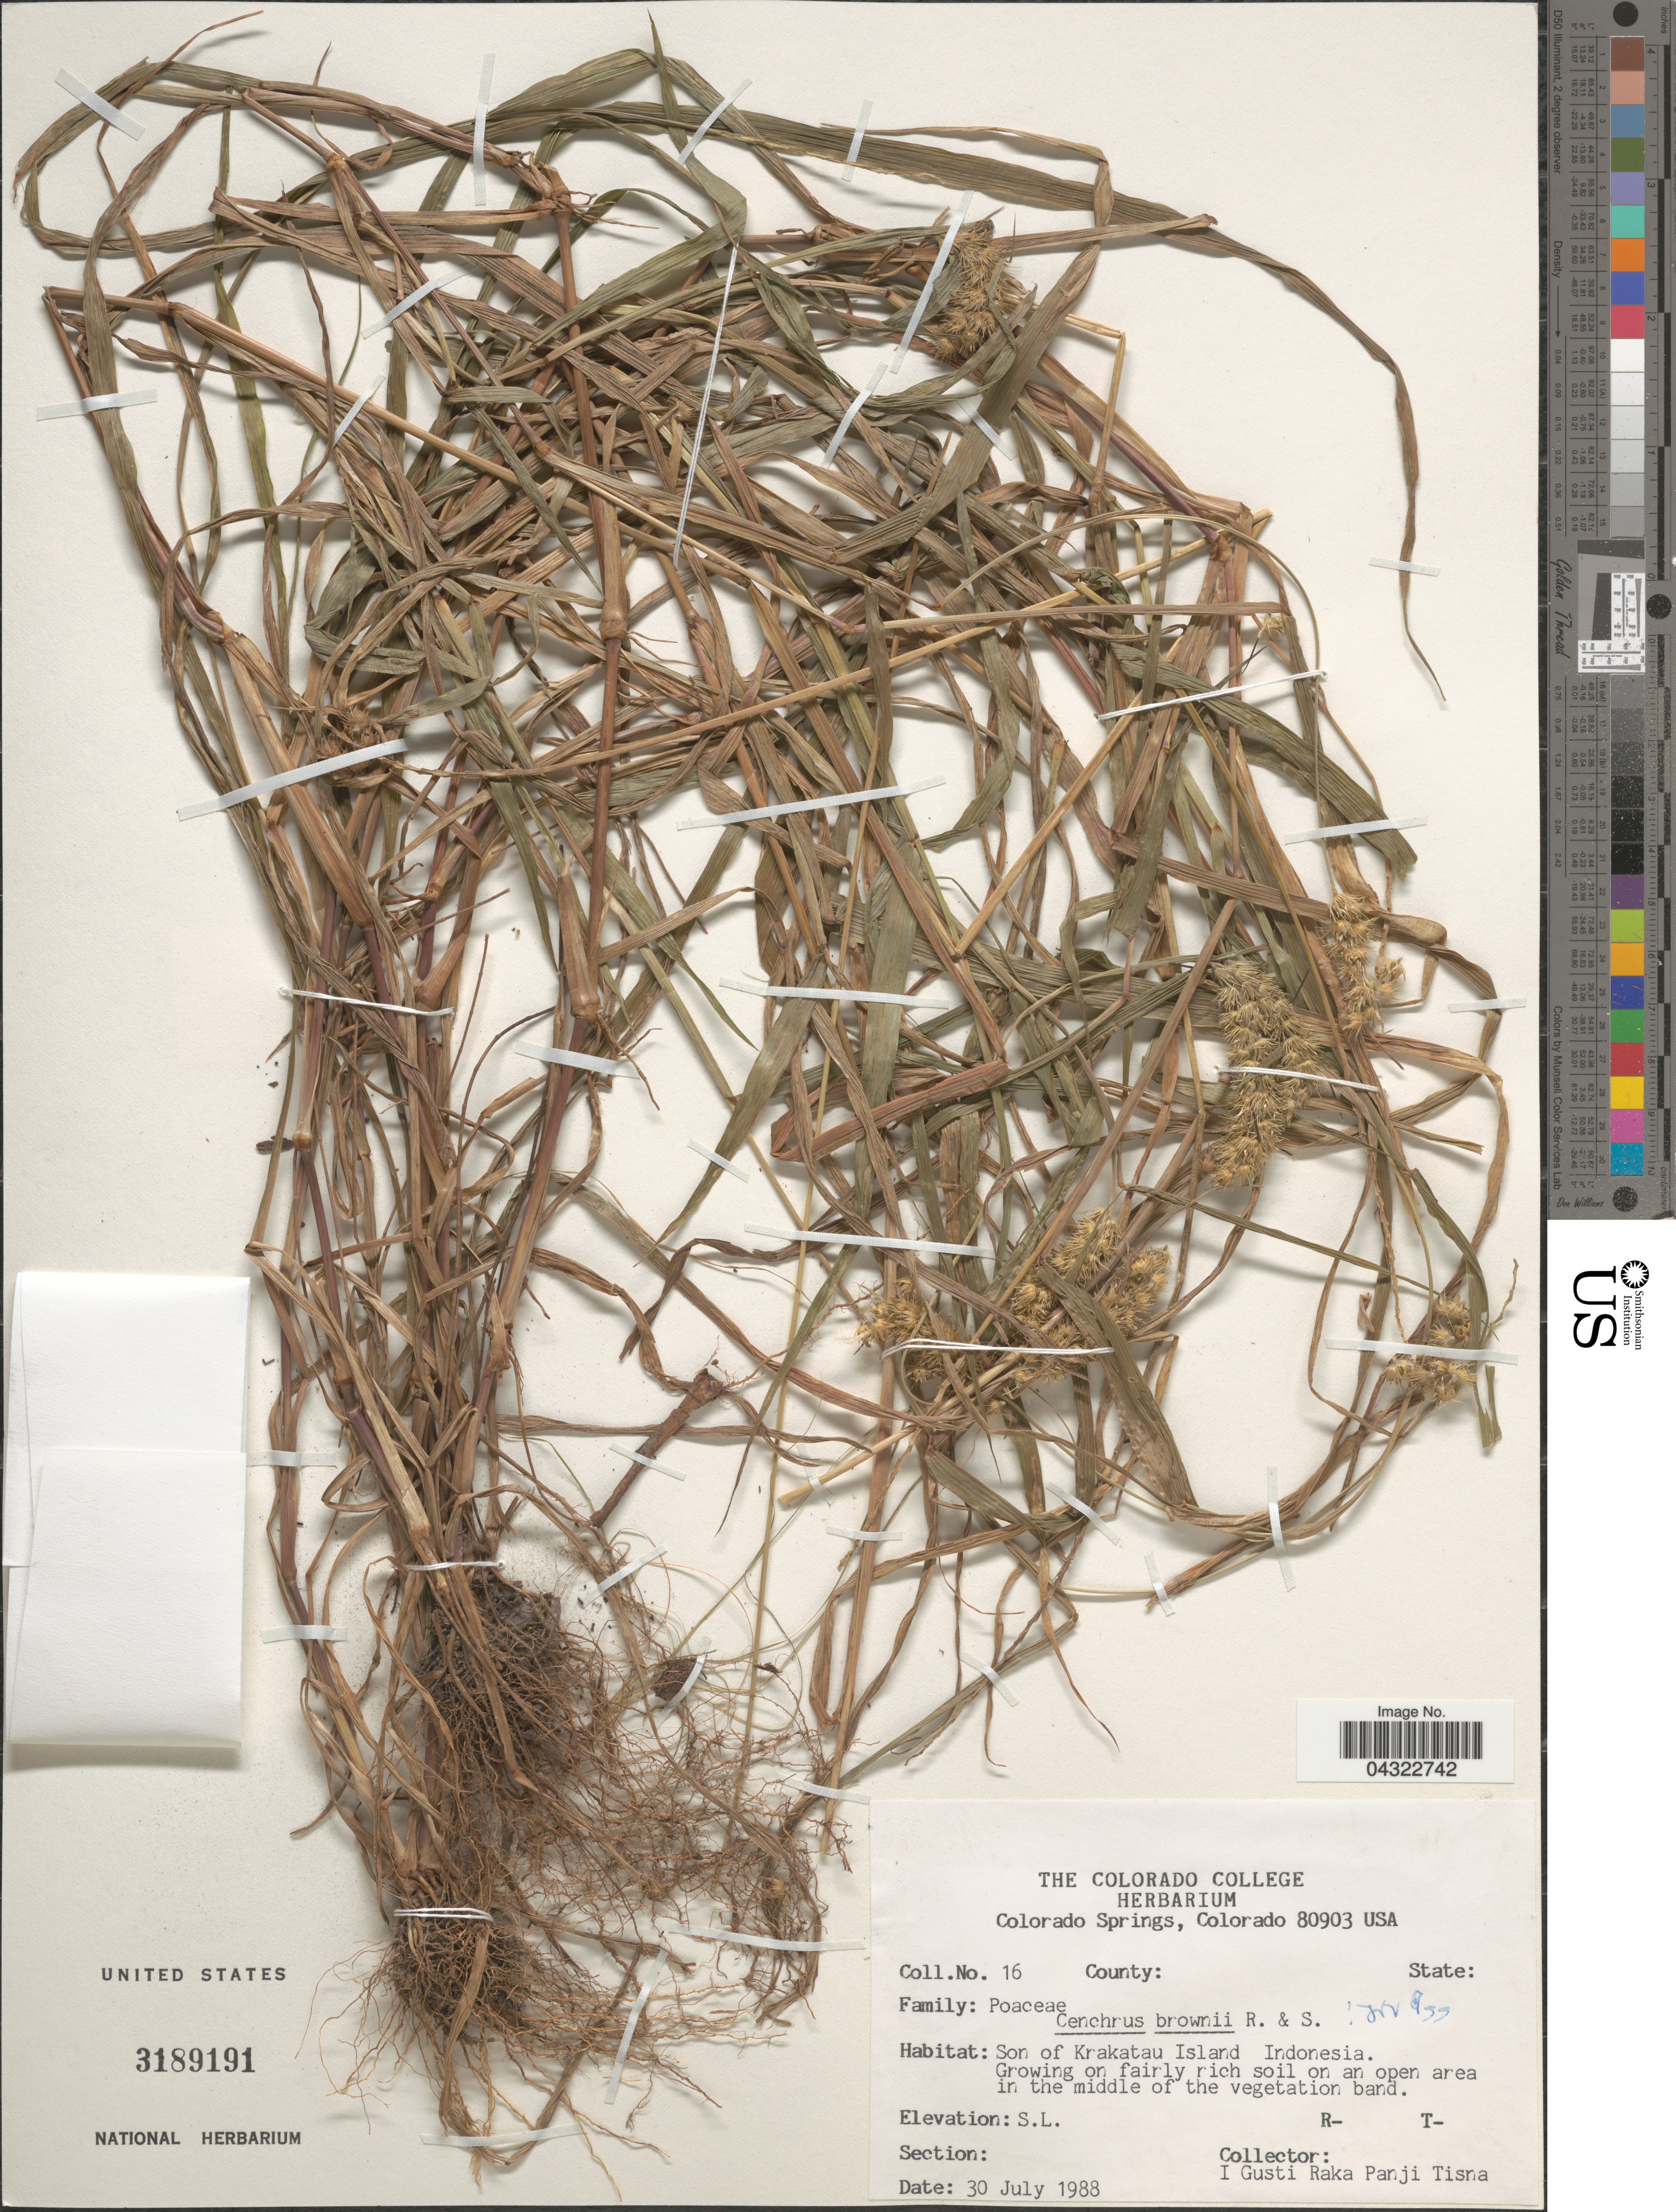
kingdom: Plantae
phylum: Tracheophyta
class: Liliopsida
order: Poales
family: Poaceae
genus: Cenchrus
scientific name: Cenchrus brownii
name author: Roem. & Schult.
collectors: I Gusti Raka Panji Tisna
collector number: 16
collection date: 1988-07-30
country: Indonesia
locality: Son of Krakatau Island.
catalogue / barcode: US 3189191